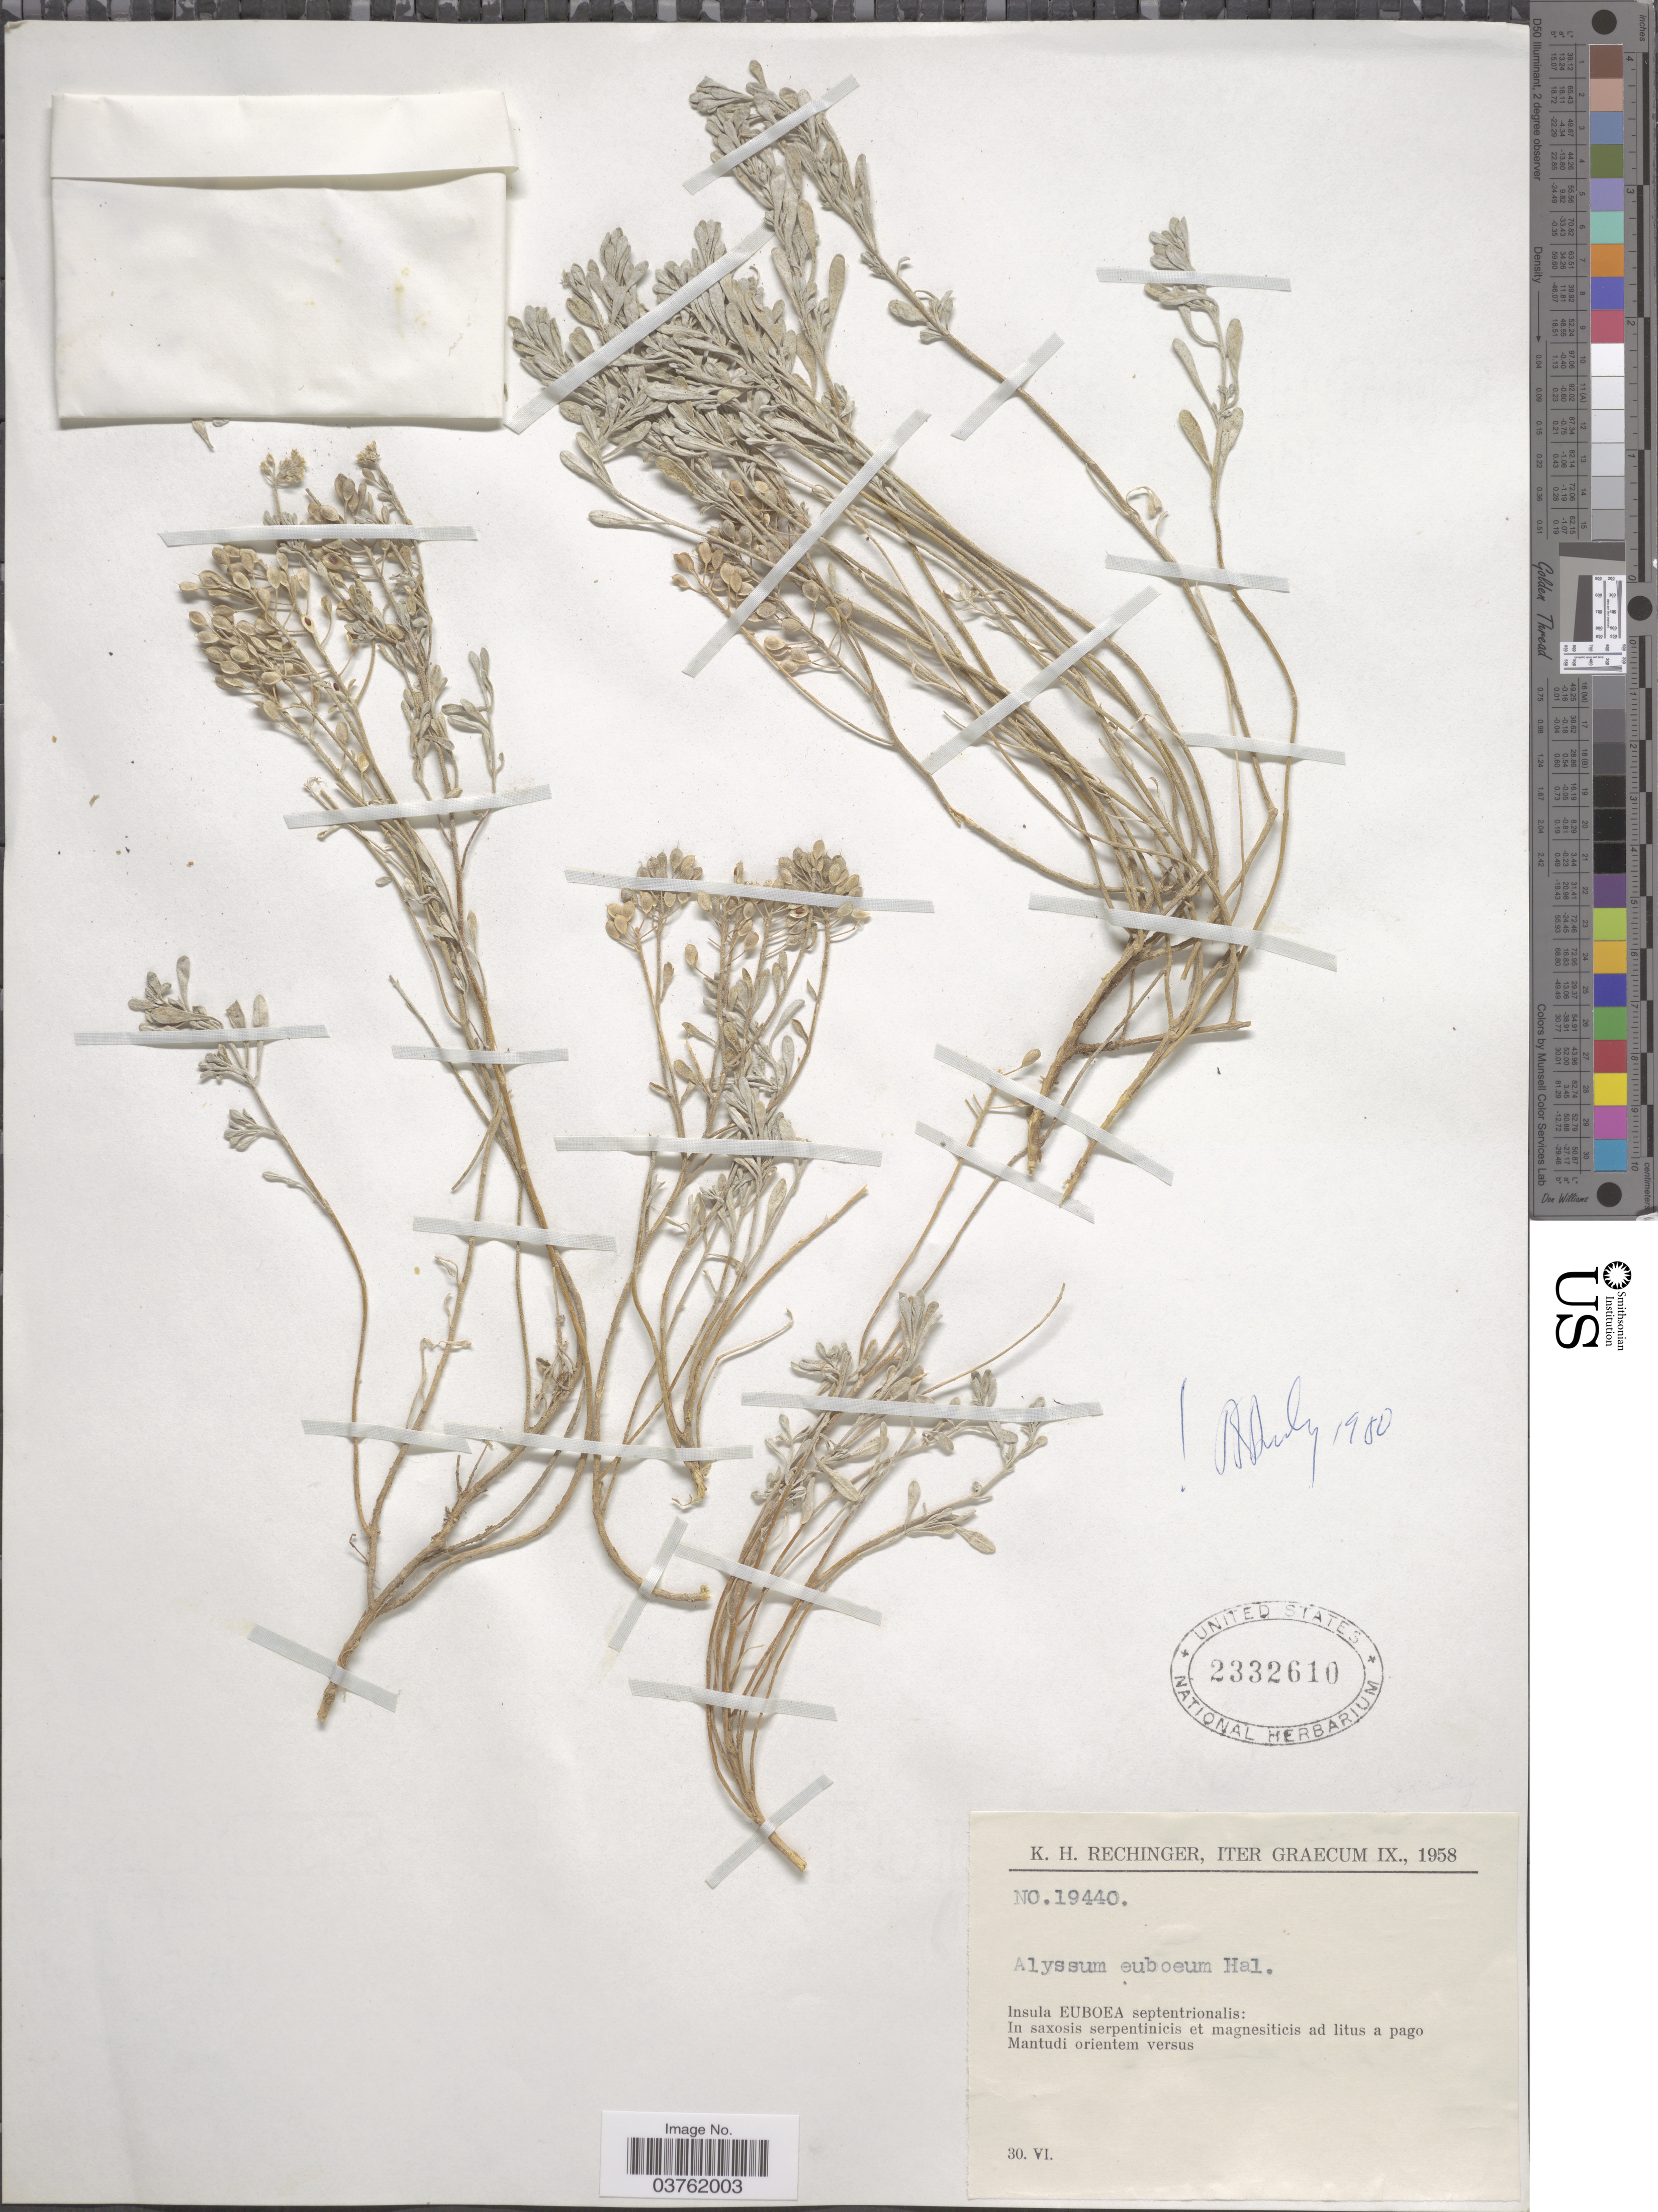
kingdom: Plantae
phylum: Tracheophyta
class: Magnoliopsida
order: Brassicales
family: Brassicaceae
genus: Alyssum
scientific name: Alyssum euboeum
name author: Halácsy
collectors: K. H. Rechinger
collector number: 19440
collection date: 1958-06-30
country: Greece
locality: Insula Euboea septentrionalis: In saxosis serpentinicis et magnesiticis ad litus a pago Mantudi orientem versus.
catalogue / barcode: US 2332610